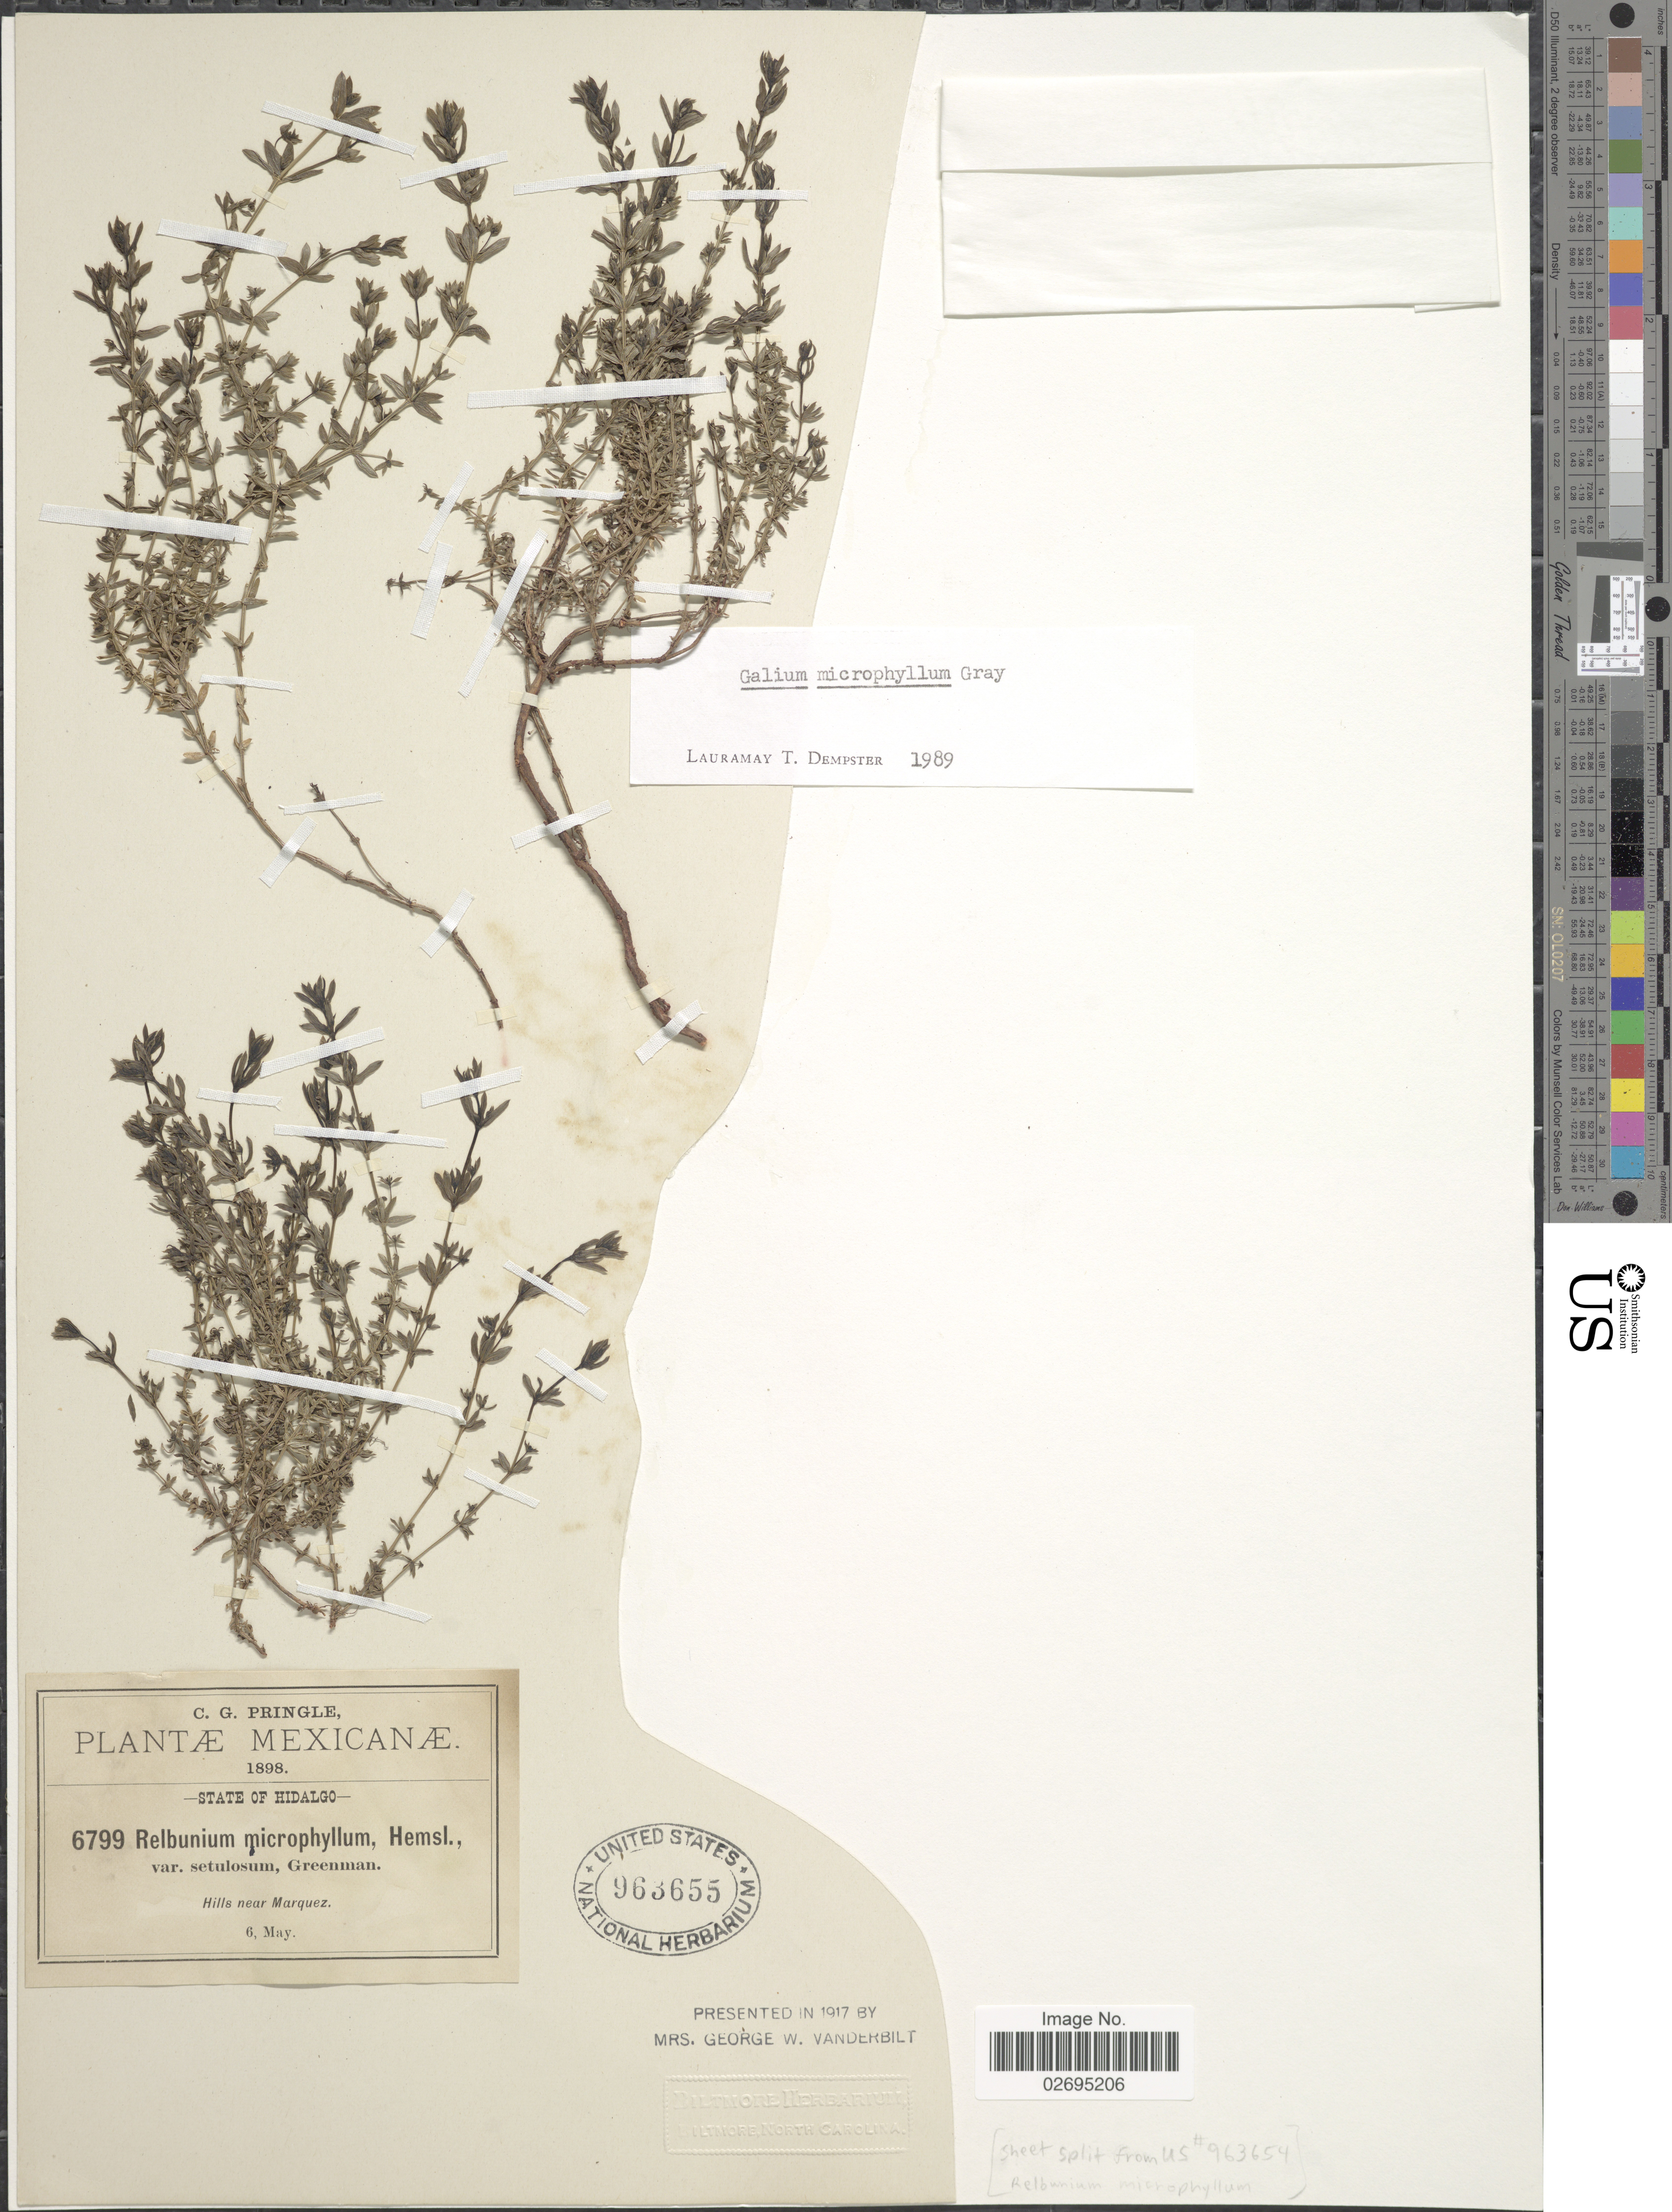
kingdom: Plantae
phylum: Tracheophyta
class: Magnoliopsida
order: Gentianales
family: Rubiaceae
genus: Galium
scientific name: Galium microphyllum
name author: A. Gray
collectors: C. G. Pringle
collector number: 6799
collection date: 1898-05-06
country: Mexico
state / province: Hidalgo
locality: Near Marquez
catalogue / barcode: US 963655